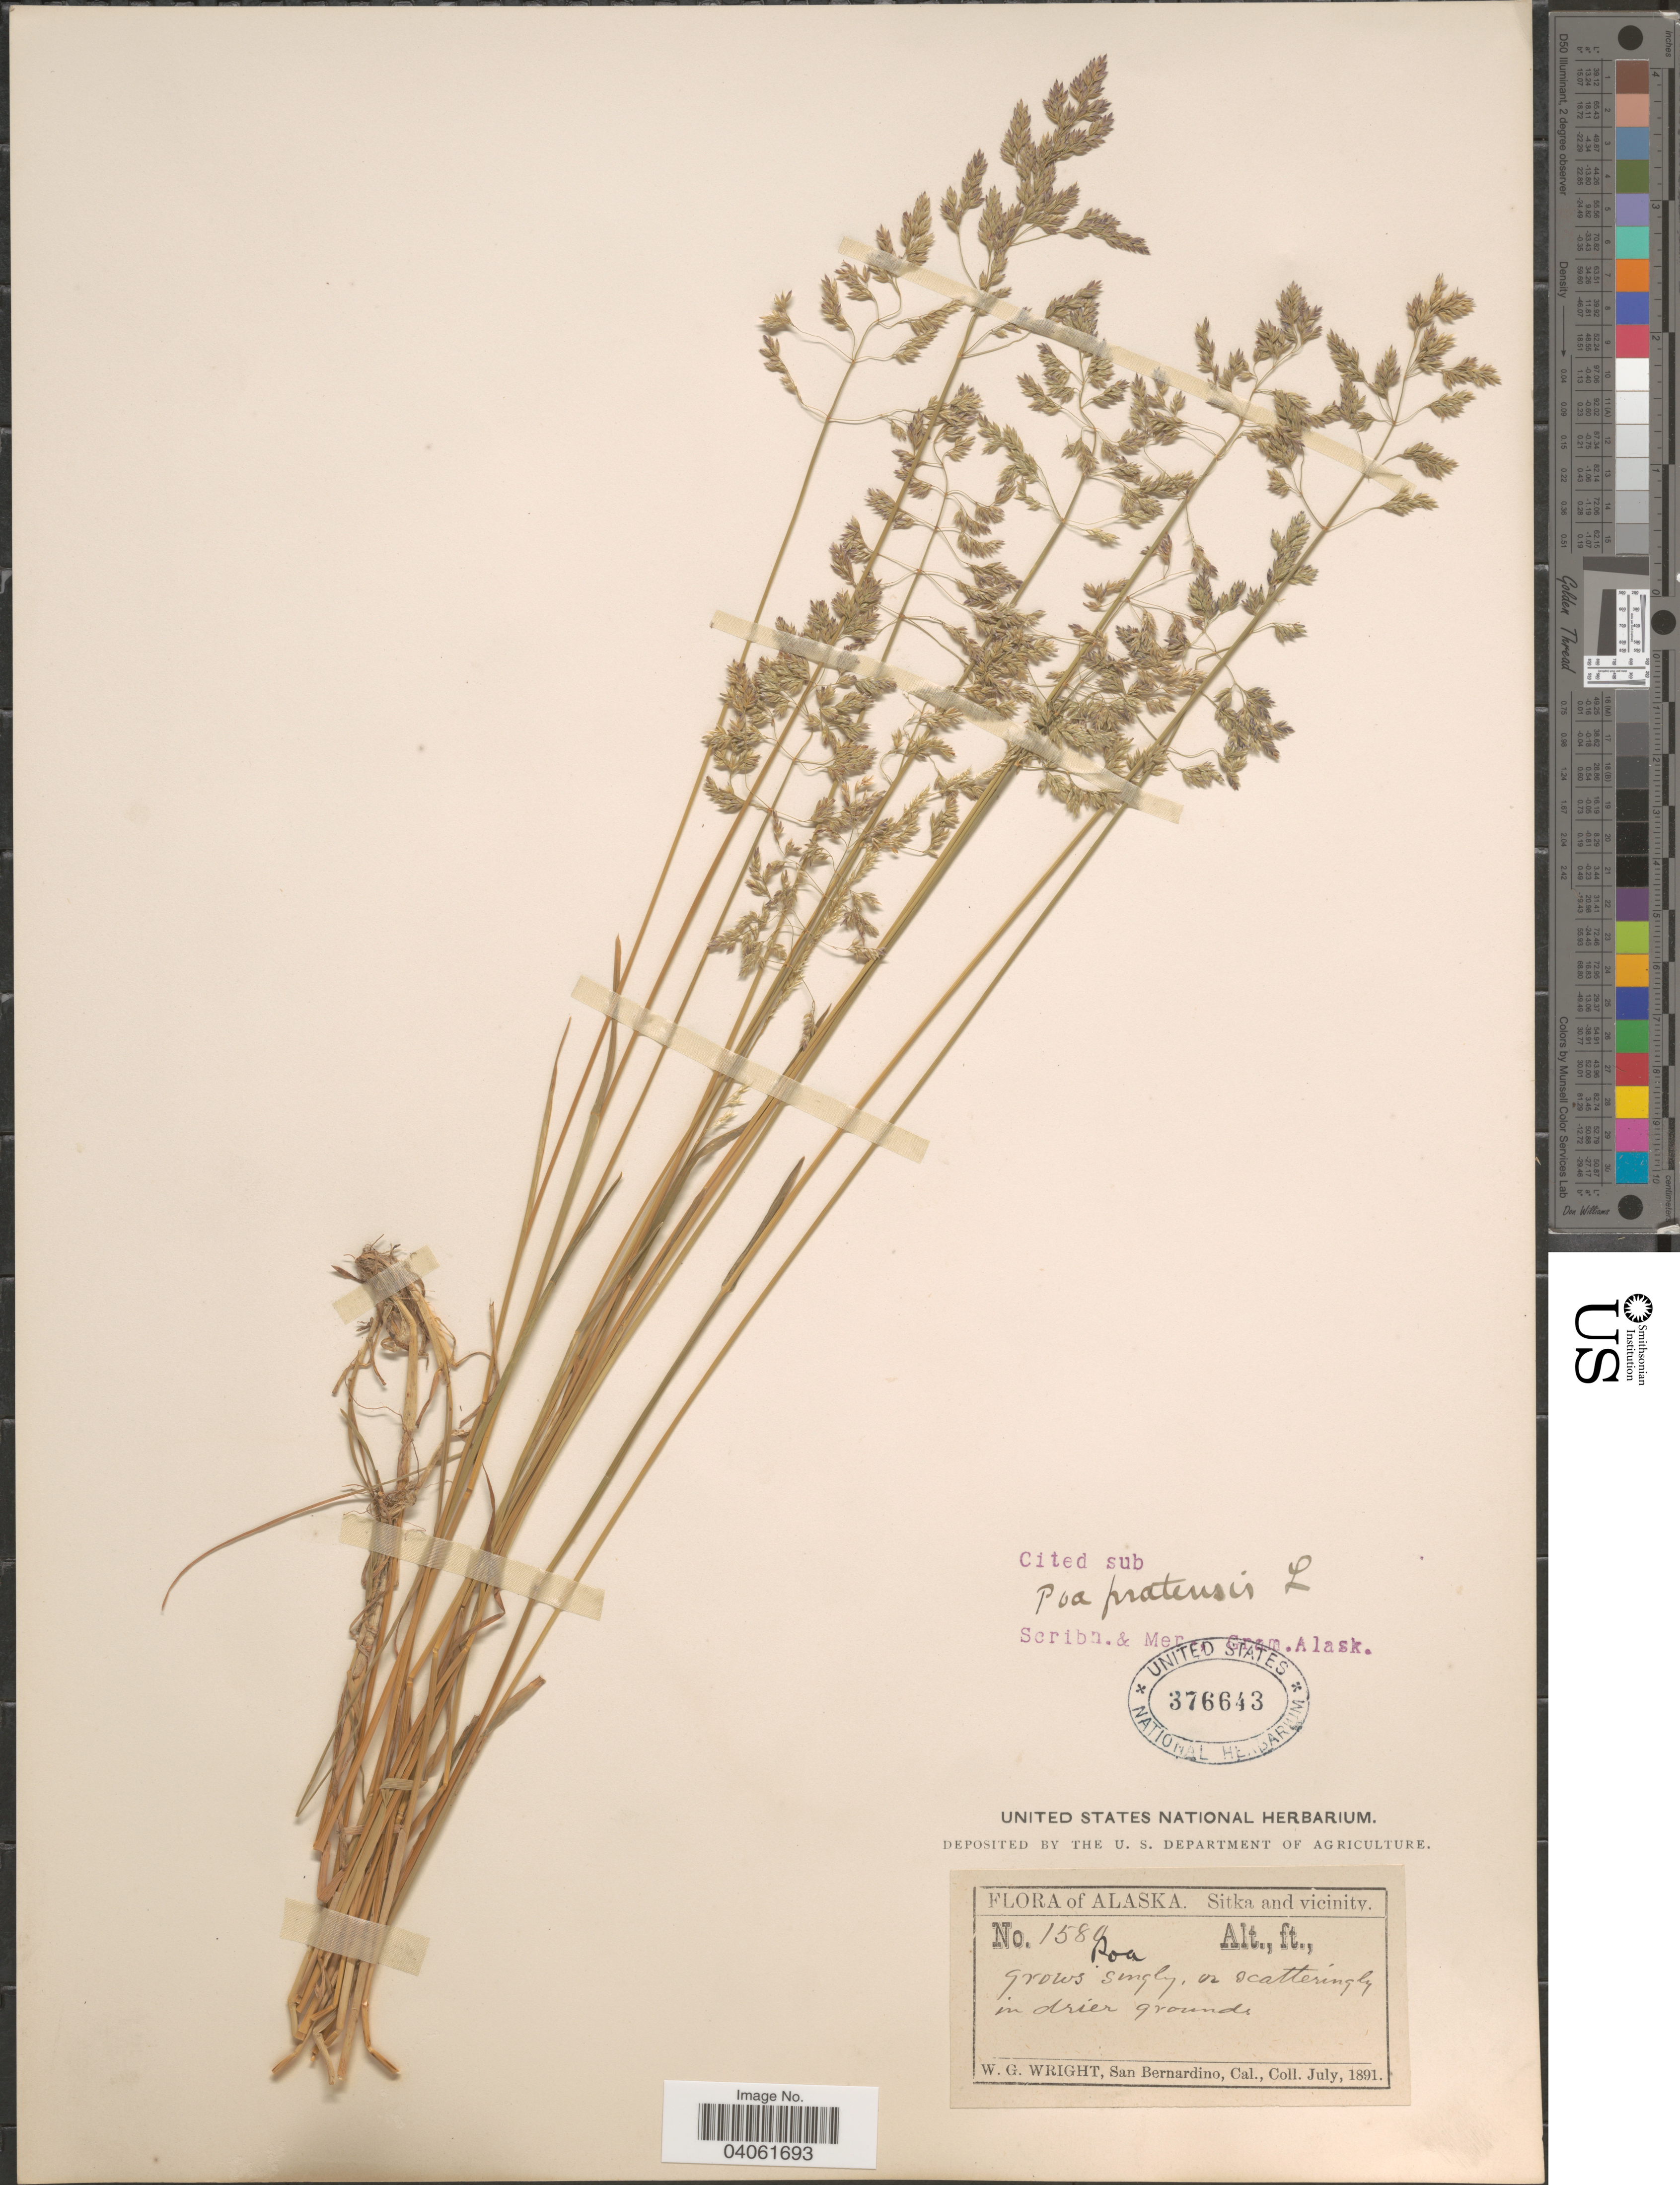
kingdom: Plantae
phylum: Tracheophyta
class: Liliopsida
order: Poales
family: Poaceae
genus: Poa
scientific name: Poa pratensis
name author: L.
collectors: W. G. Wright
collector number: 1580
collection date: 1891-07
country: United States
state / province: Alaska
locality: Sitka and vicinity.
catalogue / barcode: US 376643